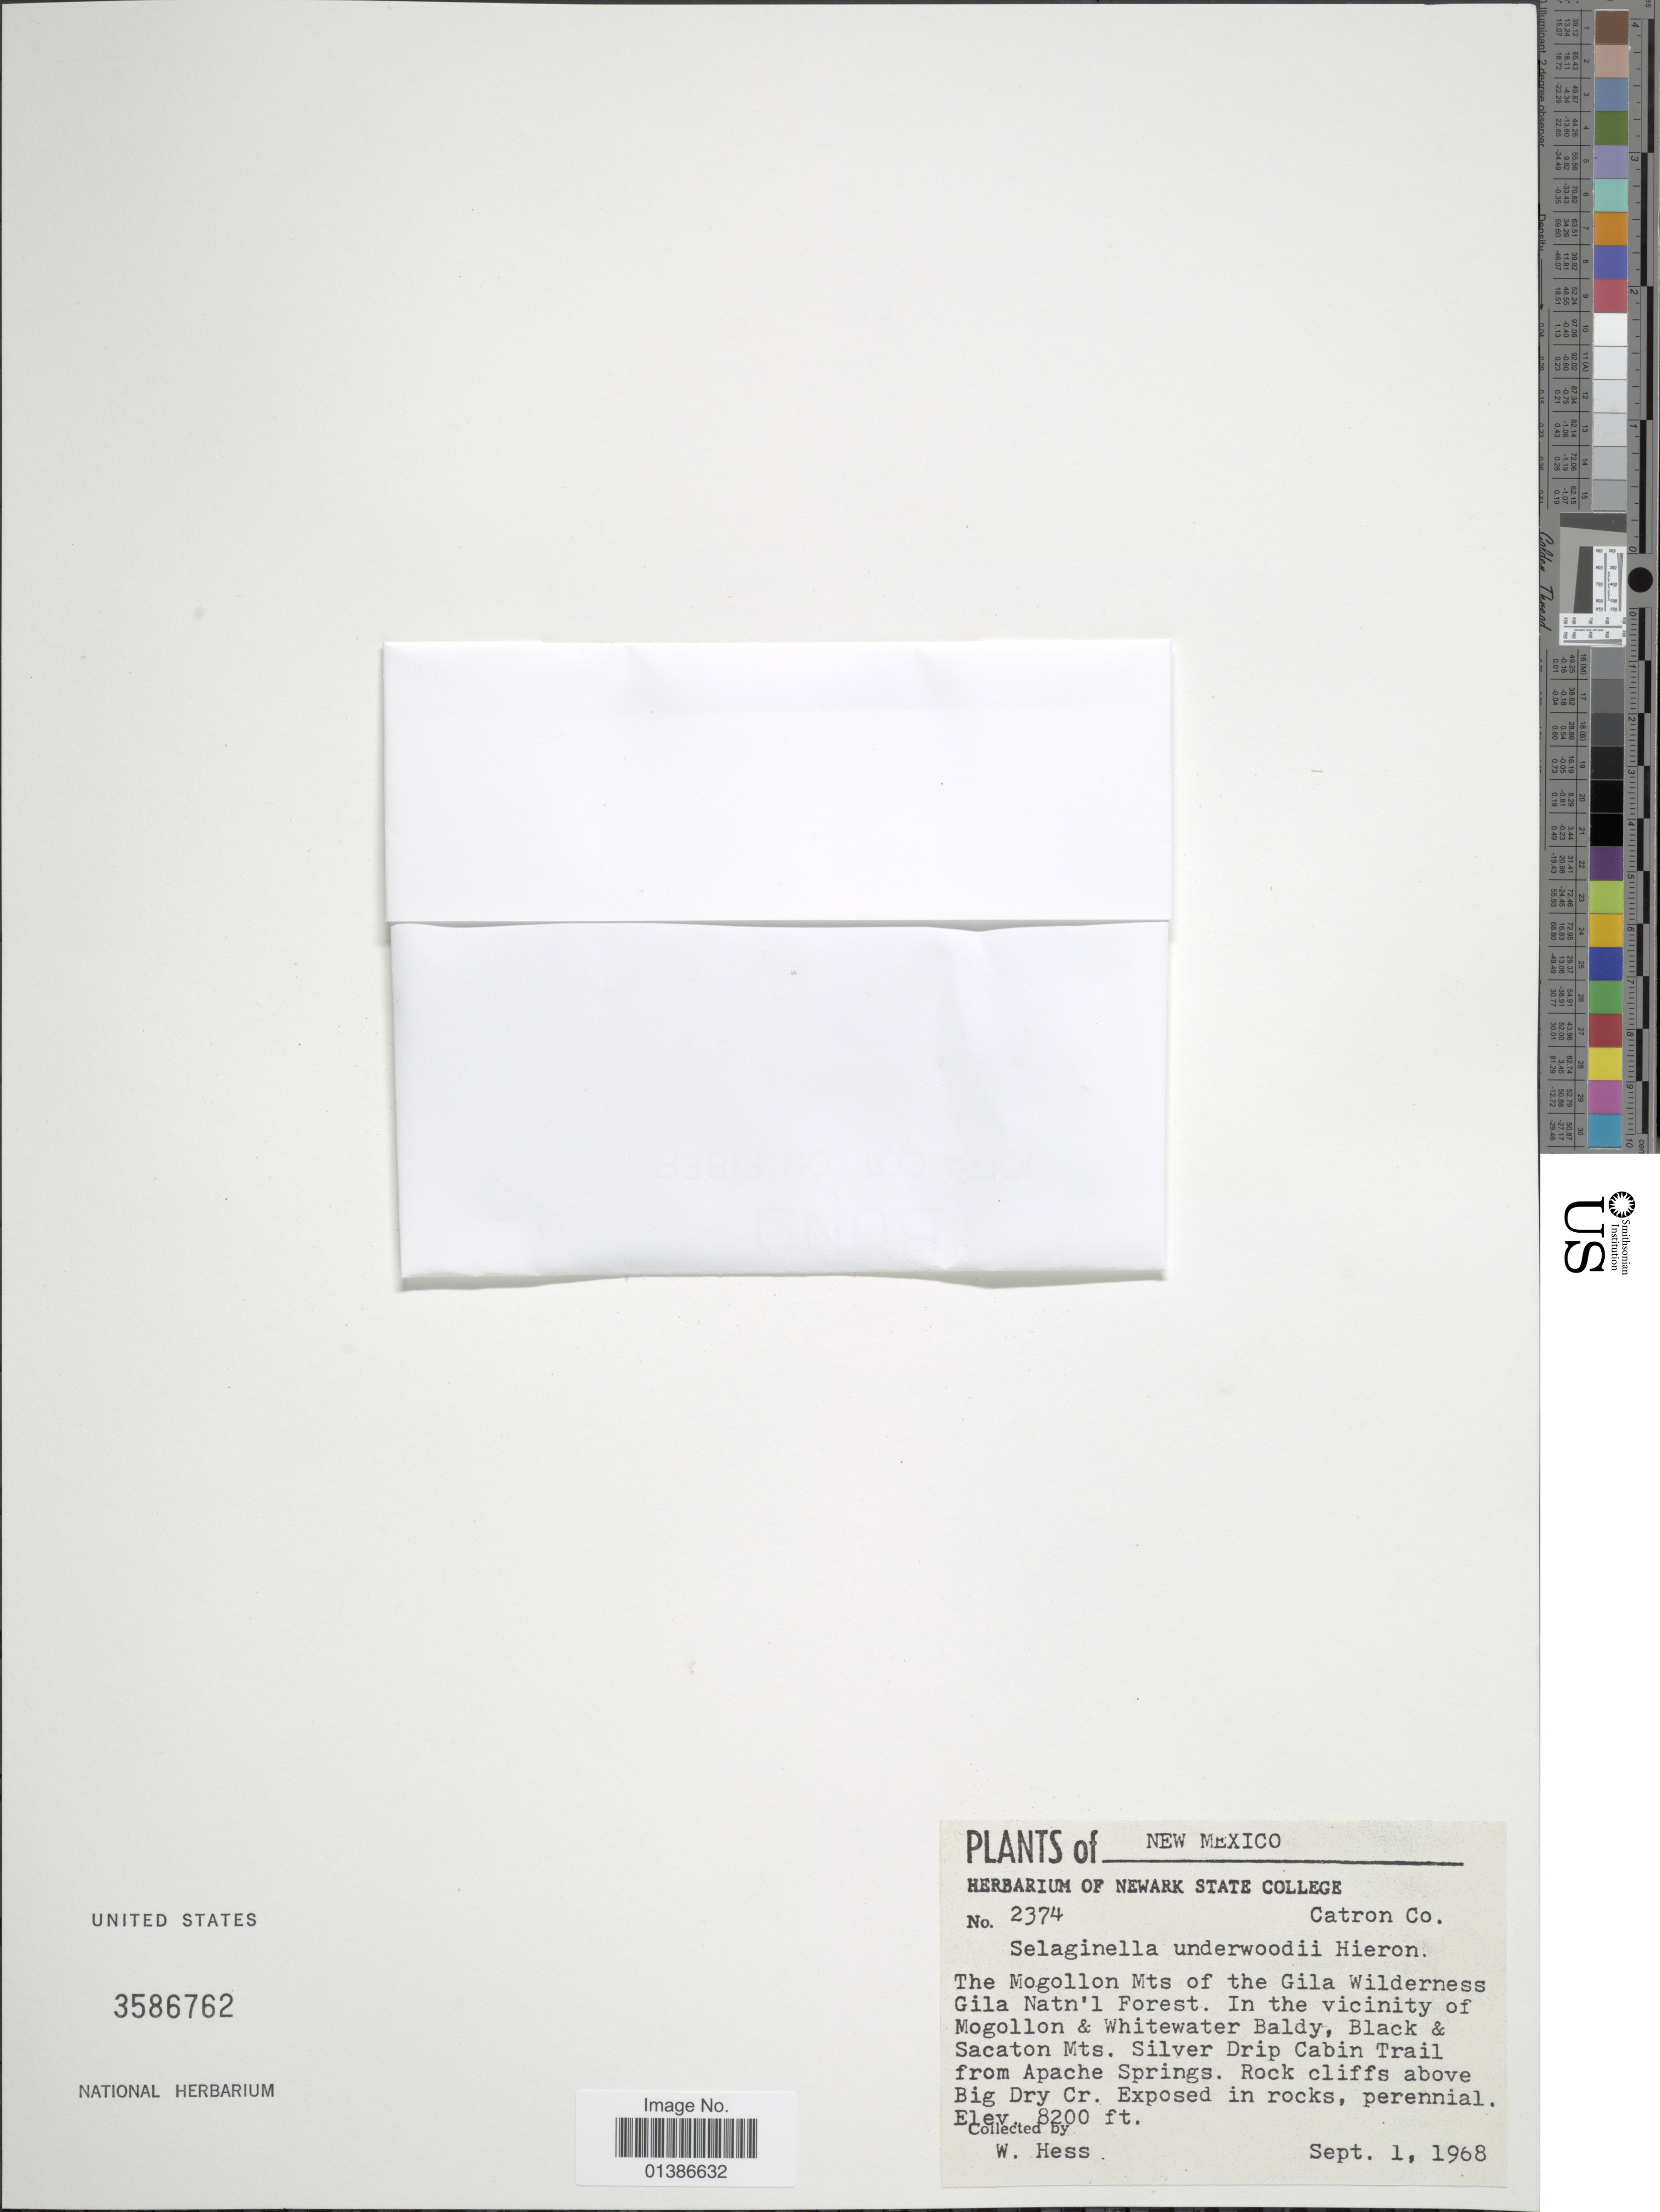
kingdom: Plantae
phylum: Tracheophyta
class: Lycopodiopsida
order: Selaginellales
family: Selaginellaceae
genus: Selaginella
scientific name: Selaginella underwoodii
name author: Hieron.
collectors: W. Hess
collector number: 2374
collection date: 1968-09-01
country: United States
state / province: New Mexico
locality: The Mogollon Mts of the Gila Wilderness Gila Natn'l Forest, in the vicinity of Mogollon & Whitewater Baldy, Black & Sacaton Mts. Silver Drip Cabin Trail from Apache Springs, rocks cliffs above Big Dry Cr.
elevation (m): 2499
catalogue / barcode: US 3586762